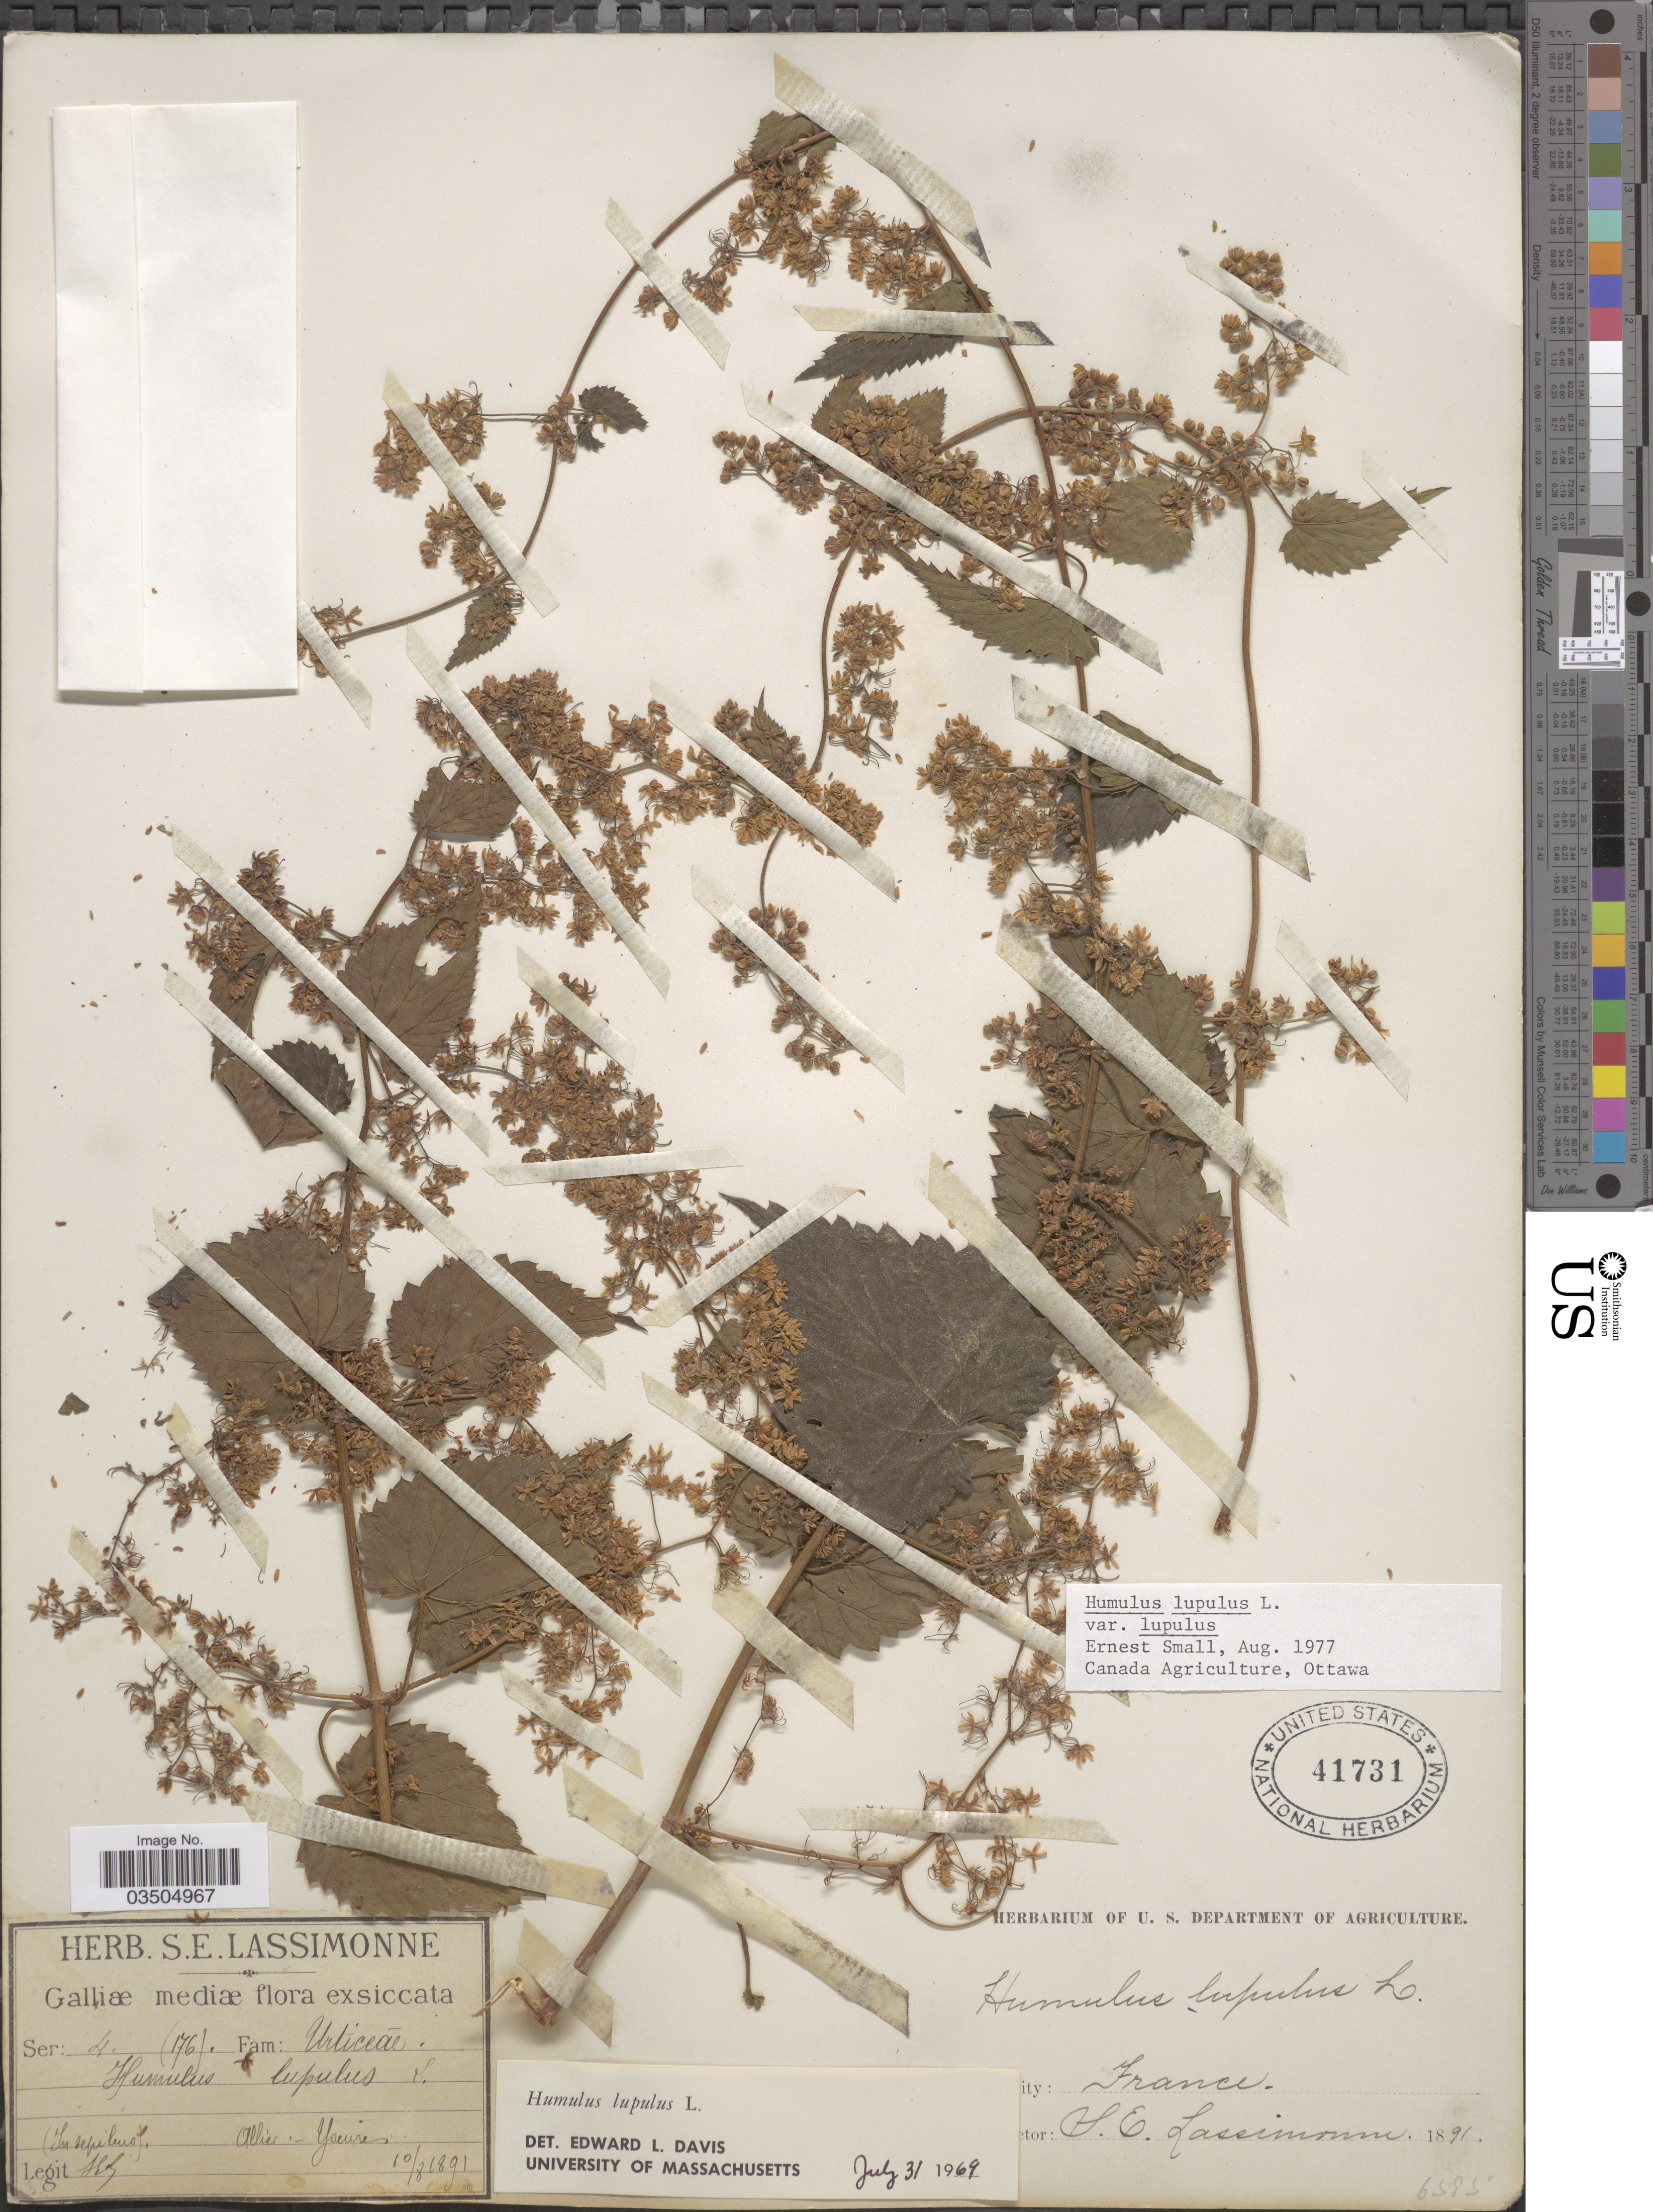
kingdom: Plantae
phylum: Tracheophyta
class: Magnoliopsida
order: Rosales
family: Cannabaceae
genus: Humulus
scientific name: Humulus lupulus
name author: L.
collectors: S. Lassimonne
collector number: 176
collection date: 1891-08-10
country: France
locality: Galliæ. (In sepibus) Allièr-Yseure.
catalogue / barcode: US 41731